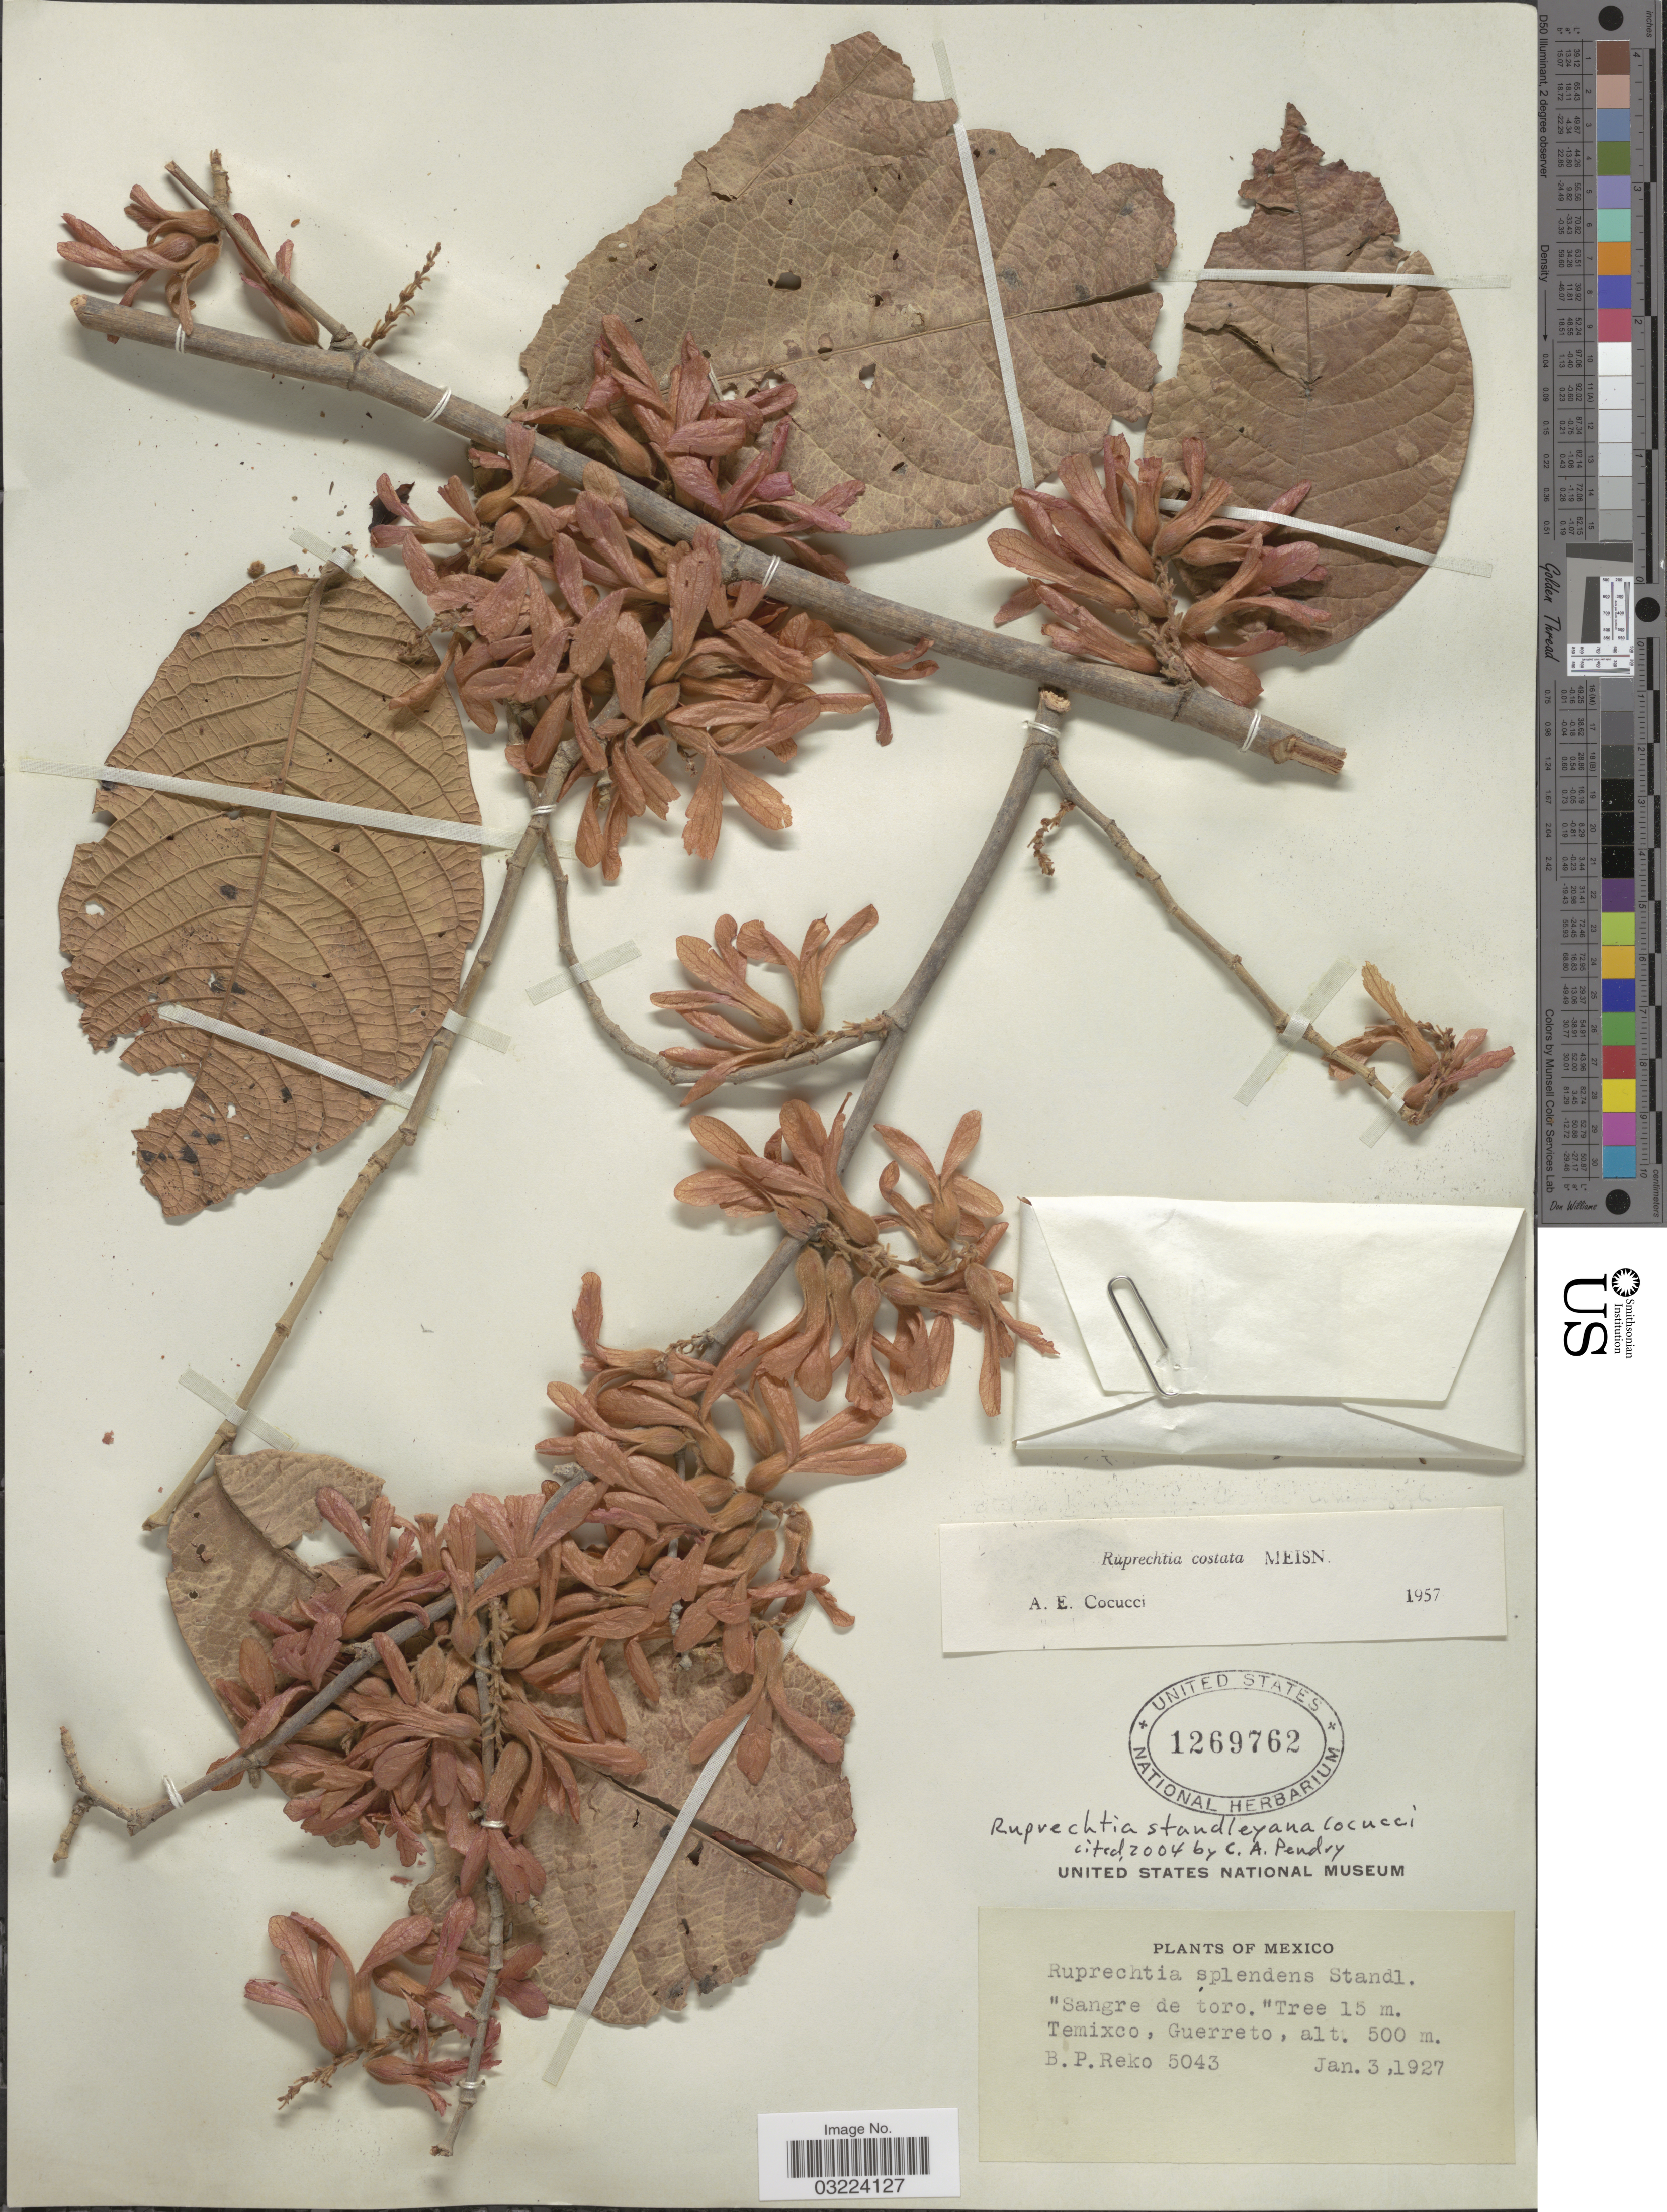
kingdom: Plantae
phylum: Tracheophyta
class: Magnoliopsida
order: Caryophyllales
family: Polygonaceae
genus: Ruprechtia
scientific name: Ruprechtia standleyana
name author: Cocucci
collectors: B. P. Reko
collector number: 5043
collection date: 1927-01-03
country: Mexico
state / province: Guerrero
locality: Temixco.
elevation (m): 500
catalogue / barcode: US 1269762